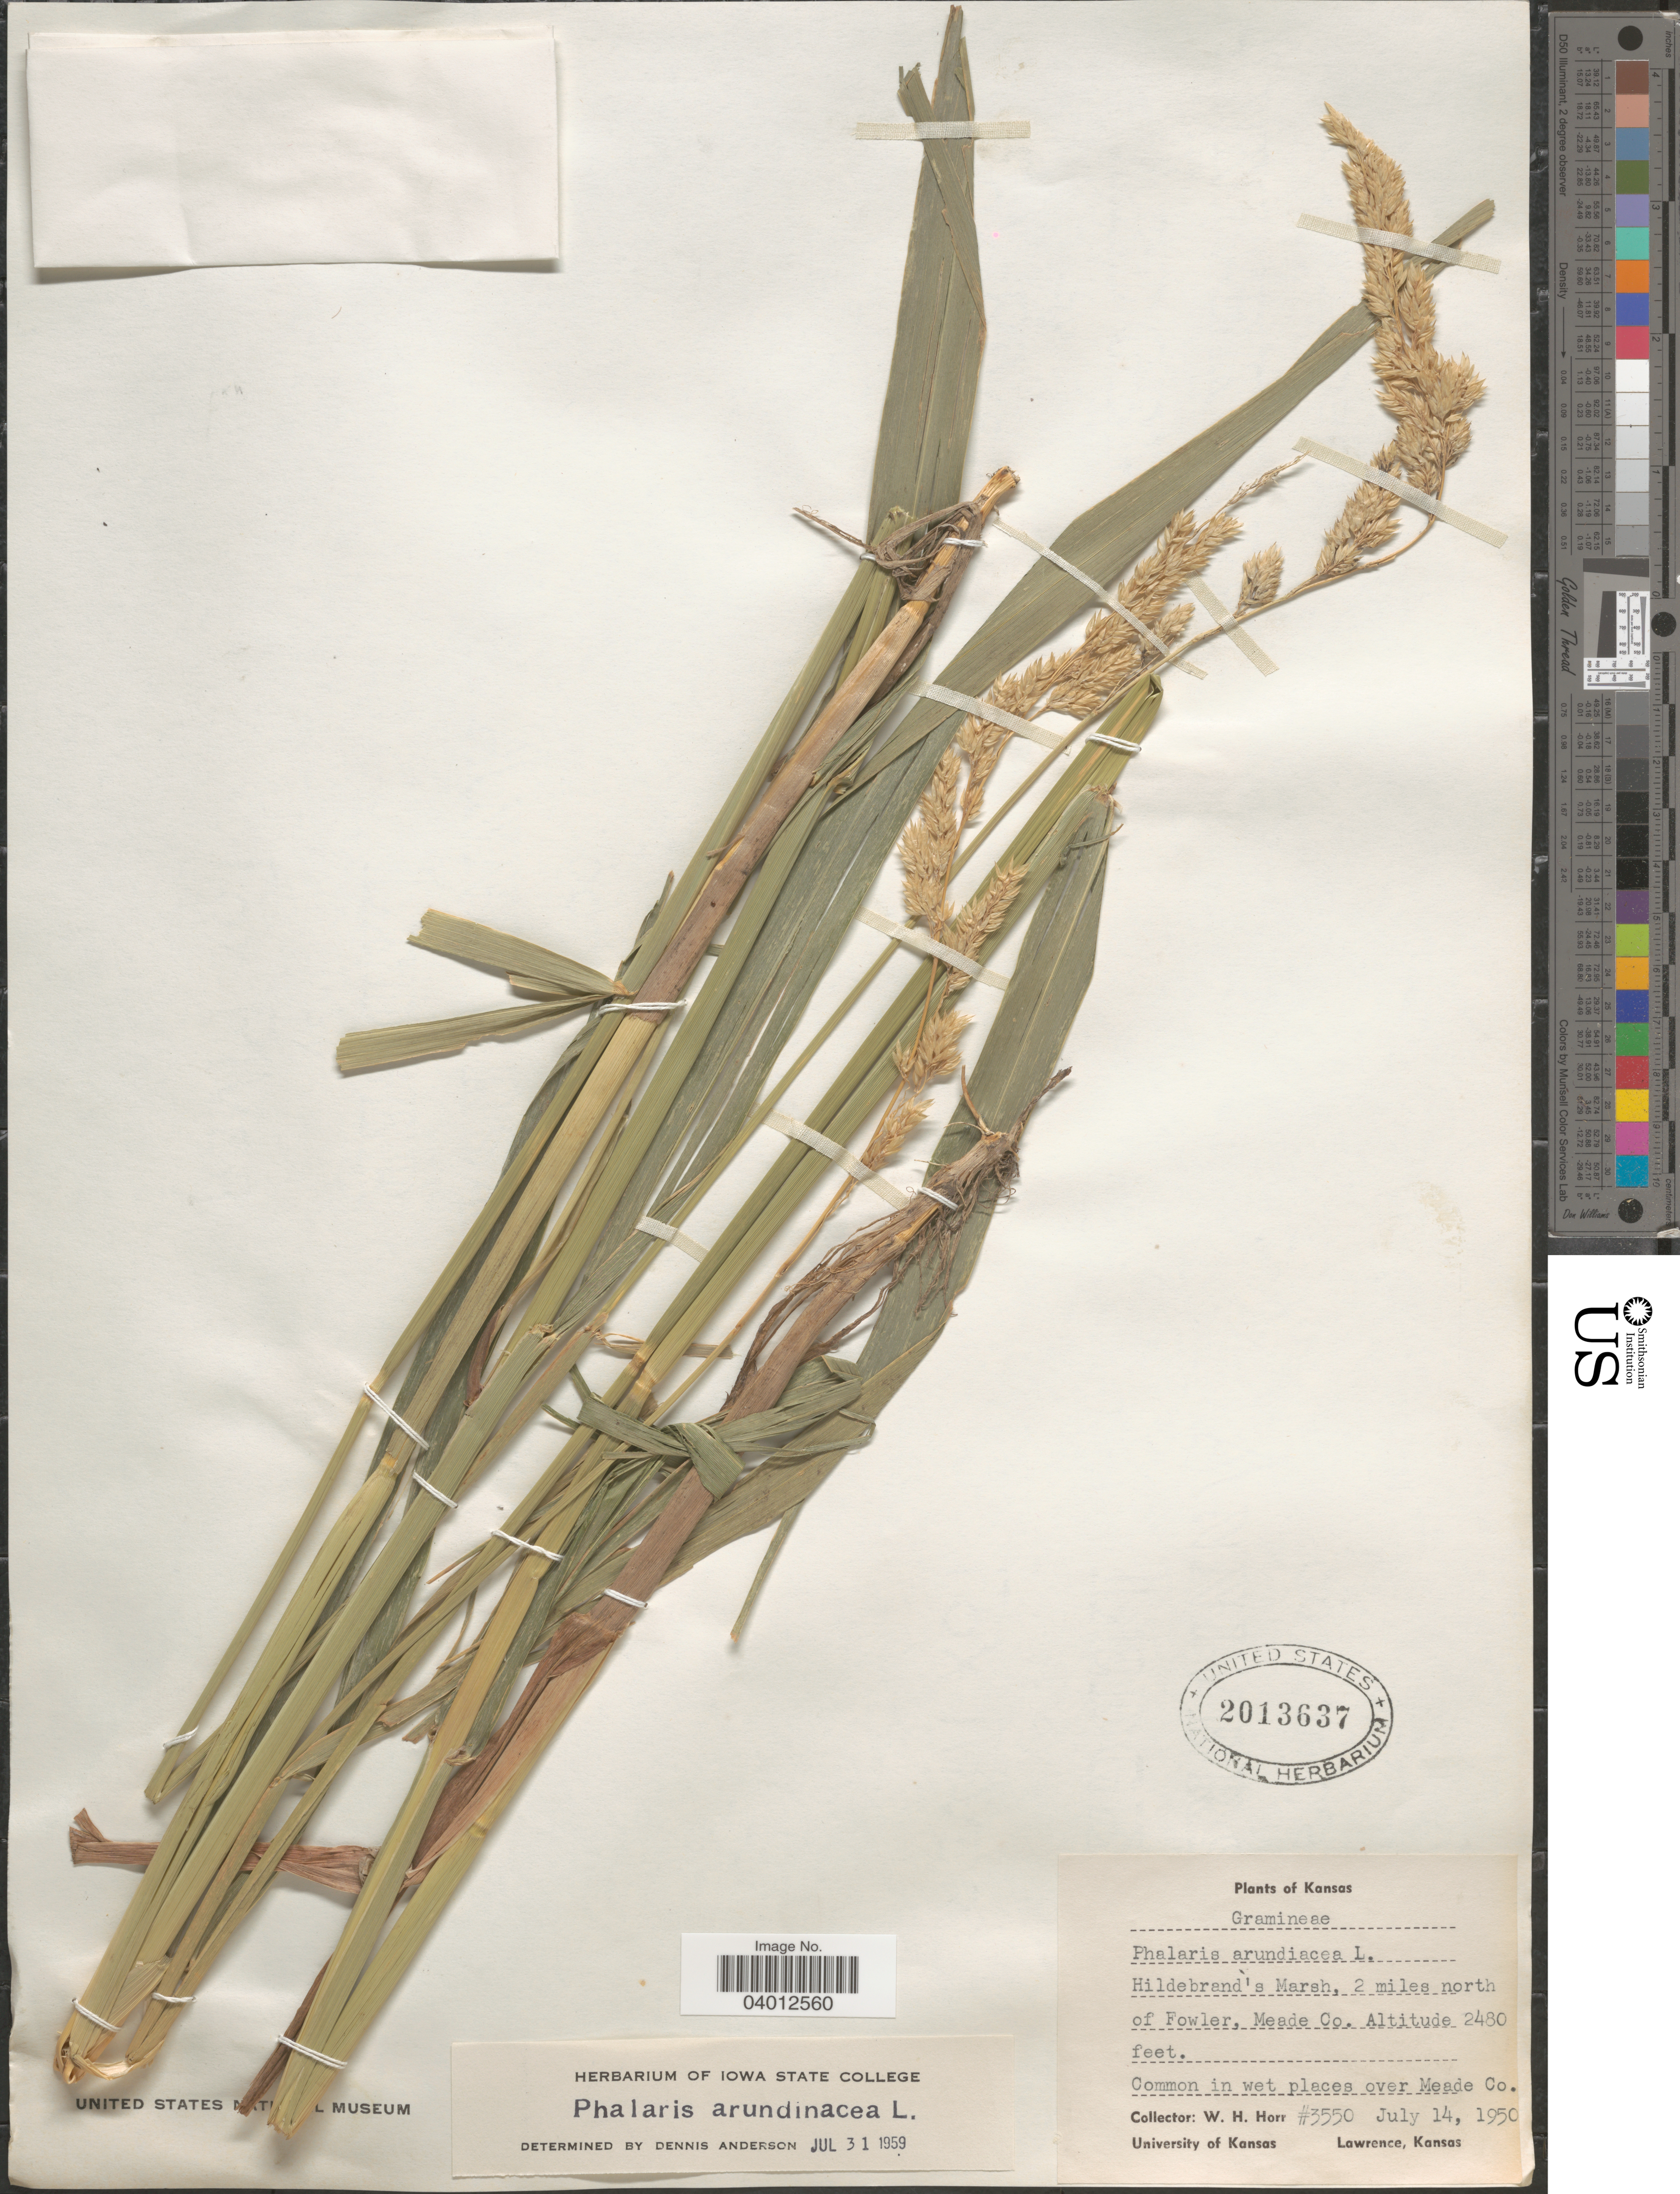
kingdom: Plantae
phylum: Tracheophyta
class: Liliopsida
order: Poales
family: Poaceae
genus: Phalaris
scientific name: Phalaris arundinacea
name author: L.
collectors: W. H. Horr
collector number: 3550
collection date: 1950-07-14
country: United States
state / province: Kansas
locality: Hildebrand's Marsh, 2 miles north of Fowler, Meade Co.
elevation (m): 756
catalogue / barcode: US 2013637